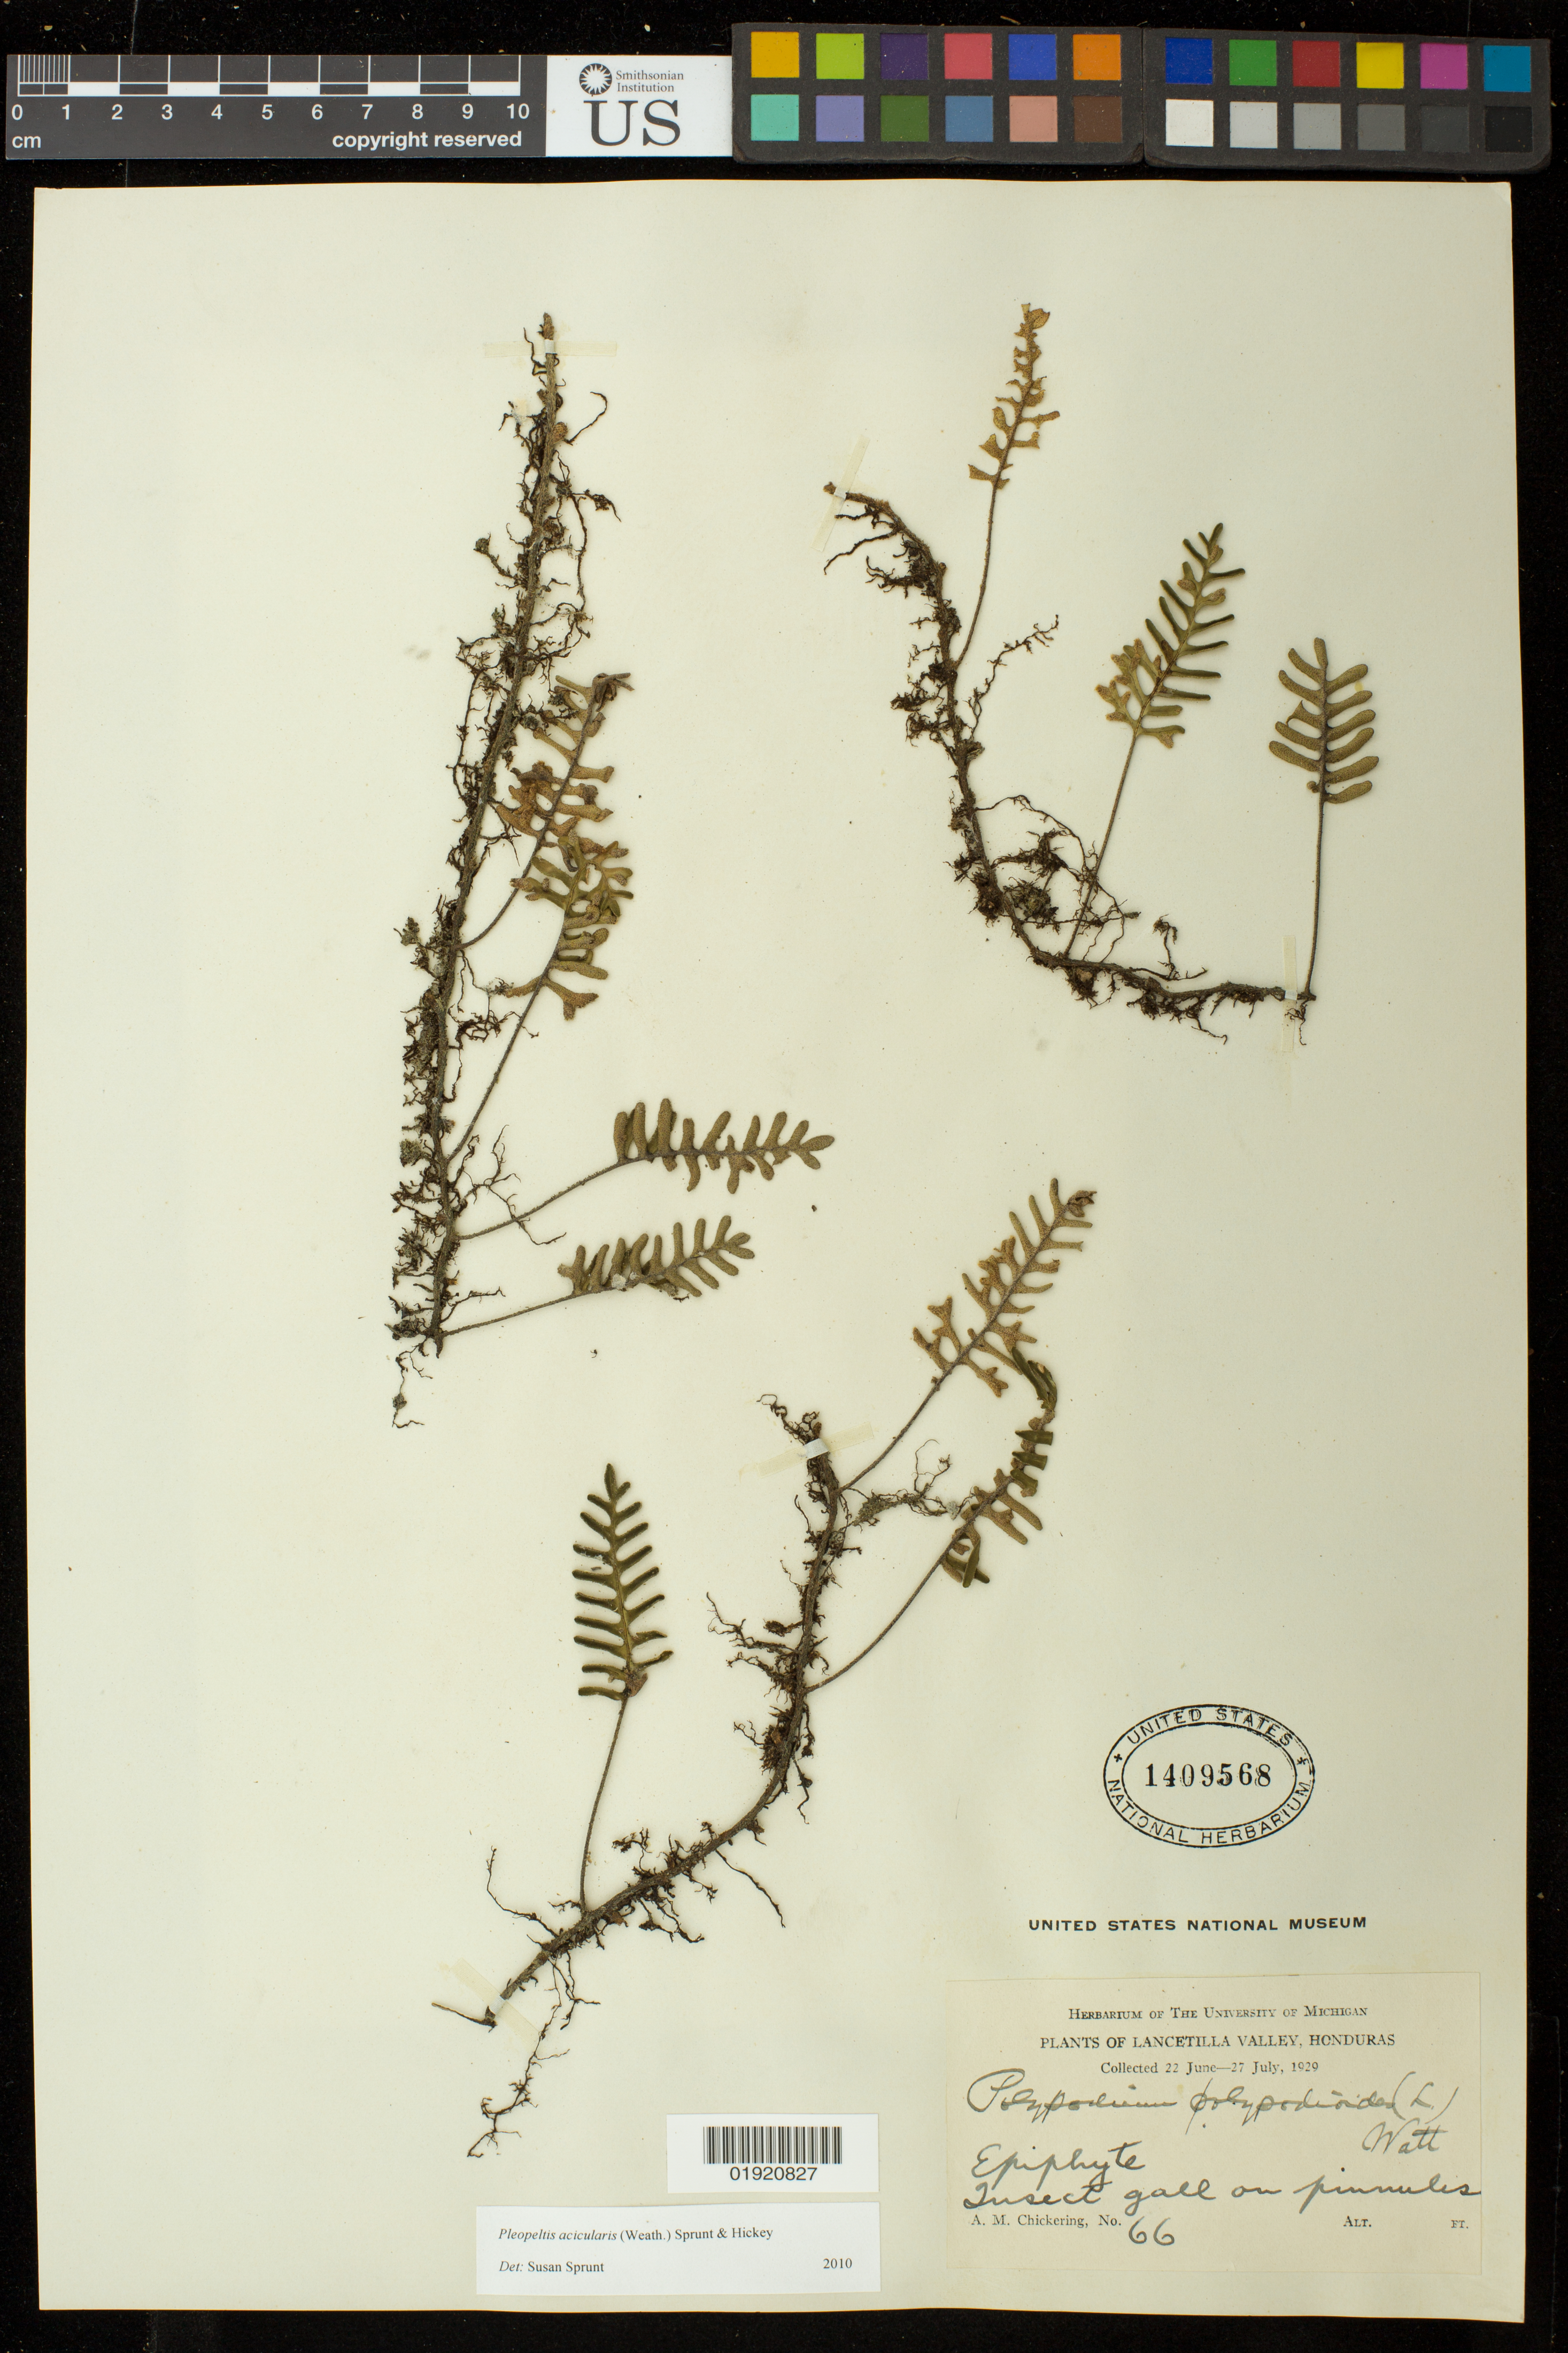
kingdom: Plantae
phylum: Tracheophyta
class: Polypodiopsida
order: Polypodiales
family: Polypodiaceae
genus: Pleopeltis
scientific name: Pleopeltis acicularis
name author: (Weath.) A.R. Sm. & Krömer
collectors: A. Chickering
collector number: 66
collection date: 1929-06-22/1929-07-27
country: Honduras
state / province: Atlántida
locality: Plants of Lancetilla Valley, Honduras.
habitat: Insect gall on pinnules.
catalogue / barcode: US 1409568